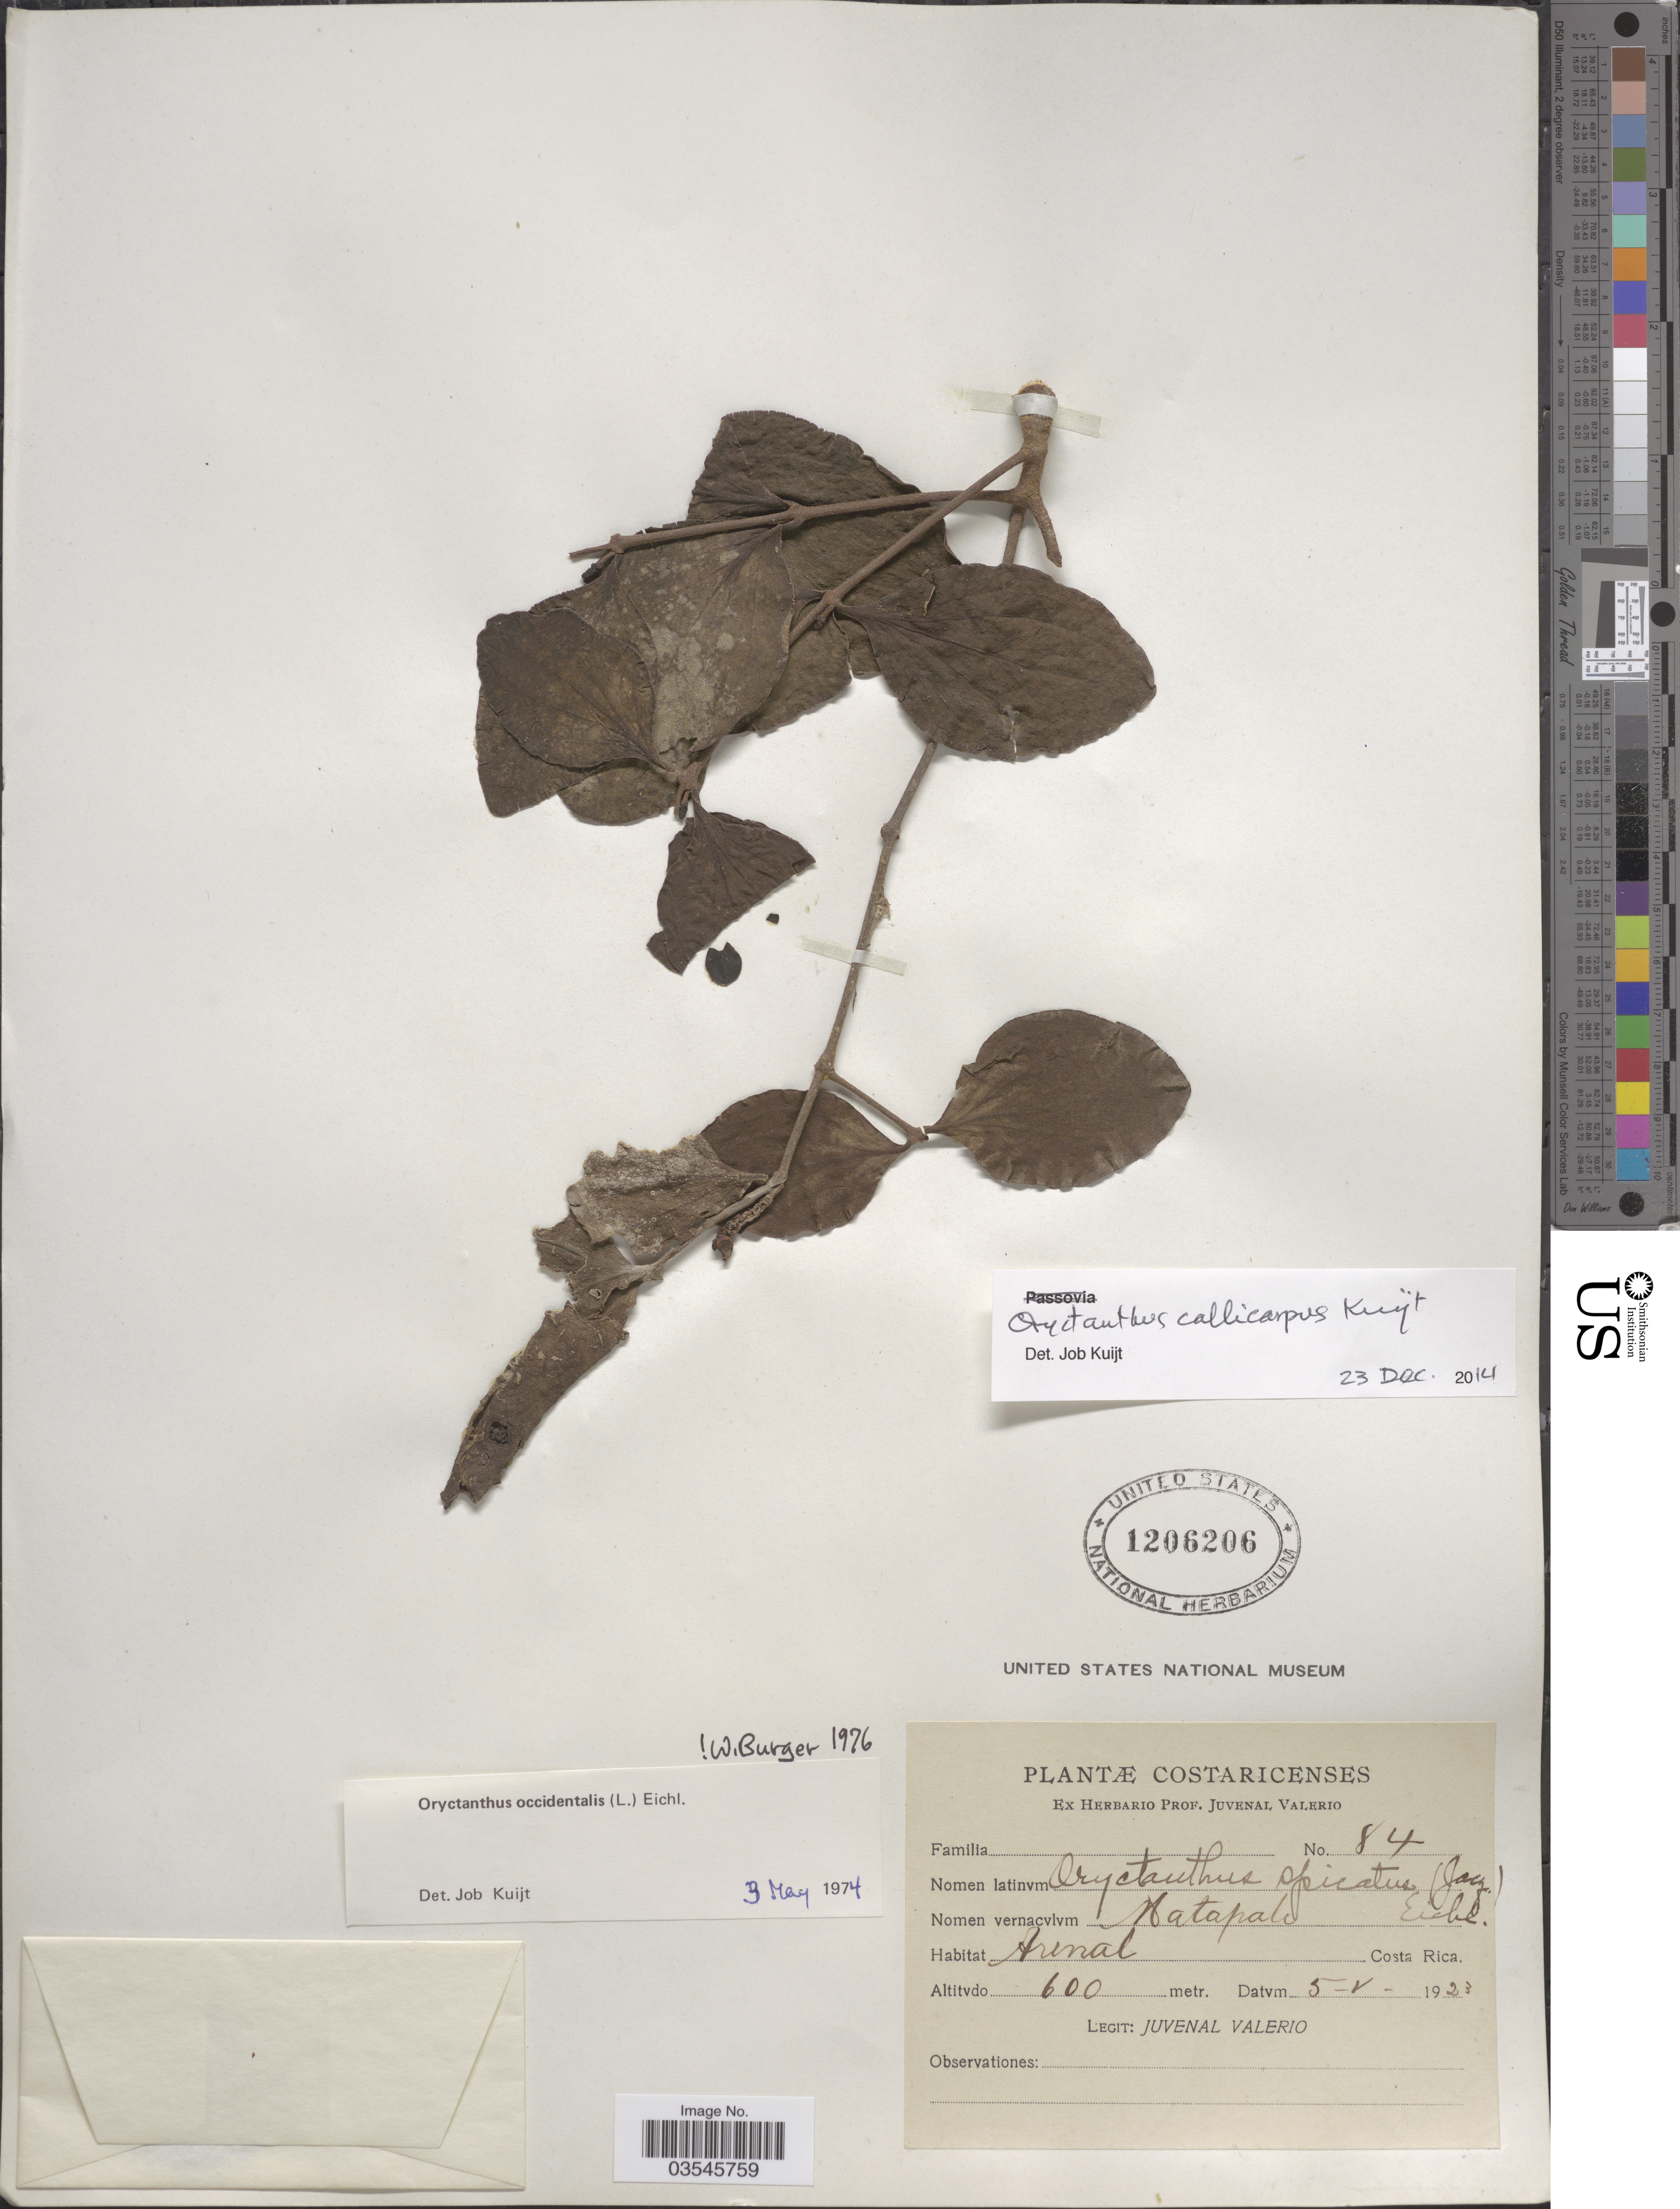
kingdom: Plantae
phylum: Tracheophyta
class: Magnoliopsida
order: Santalales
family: Loranthaceae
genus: Oryctanthus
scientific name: Oryctanthus callicarpus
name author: Kuijt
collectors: J. Valerio R.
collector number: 84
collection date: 1923-05-05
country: Costa Rica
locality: Arenal.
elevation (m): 600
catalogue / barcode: US 1206206